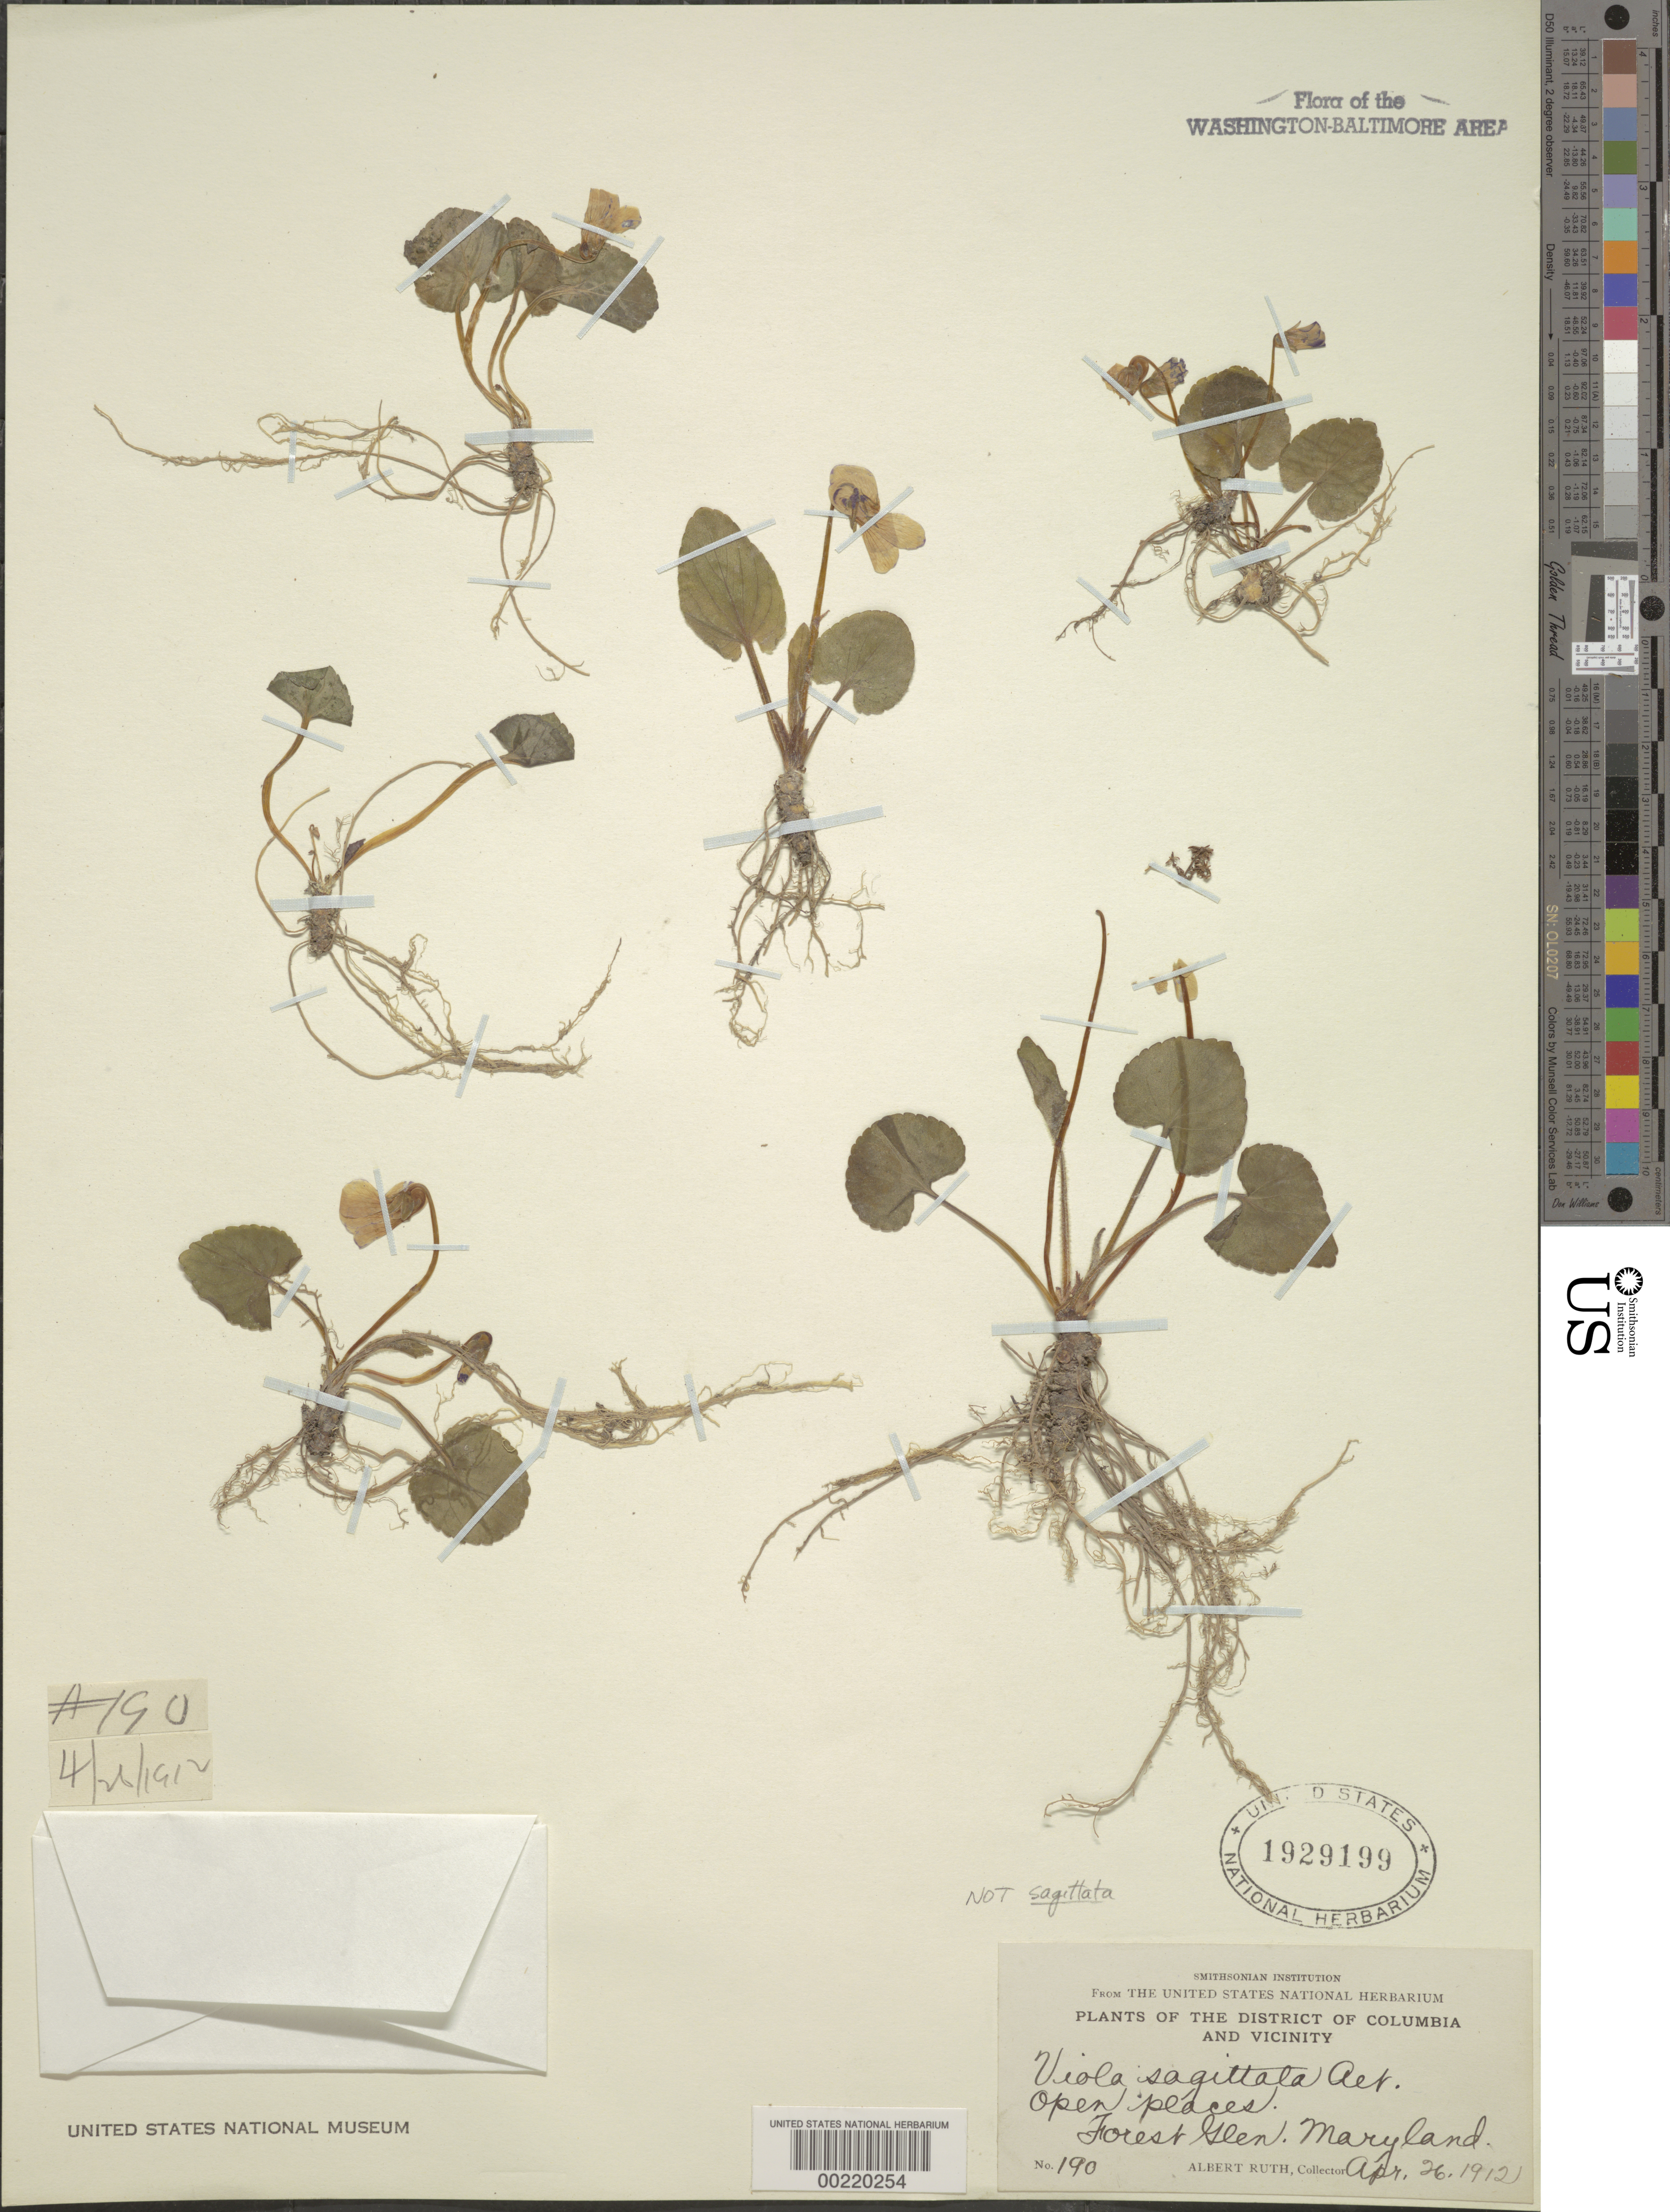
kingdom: Plantae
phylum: Tracheophyta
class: Magnoliopsida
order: Malpighiales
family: Violaceae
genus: Viola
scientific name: Viola sagittata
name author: Aiton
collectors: A. Ruth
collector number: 190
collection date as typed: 26 Apr 1912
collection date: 1912-04-26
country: United States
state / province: Maryland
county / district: Montgomery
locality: Forest Glen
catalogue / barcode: US 1929199